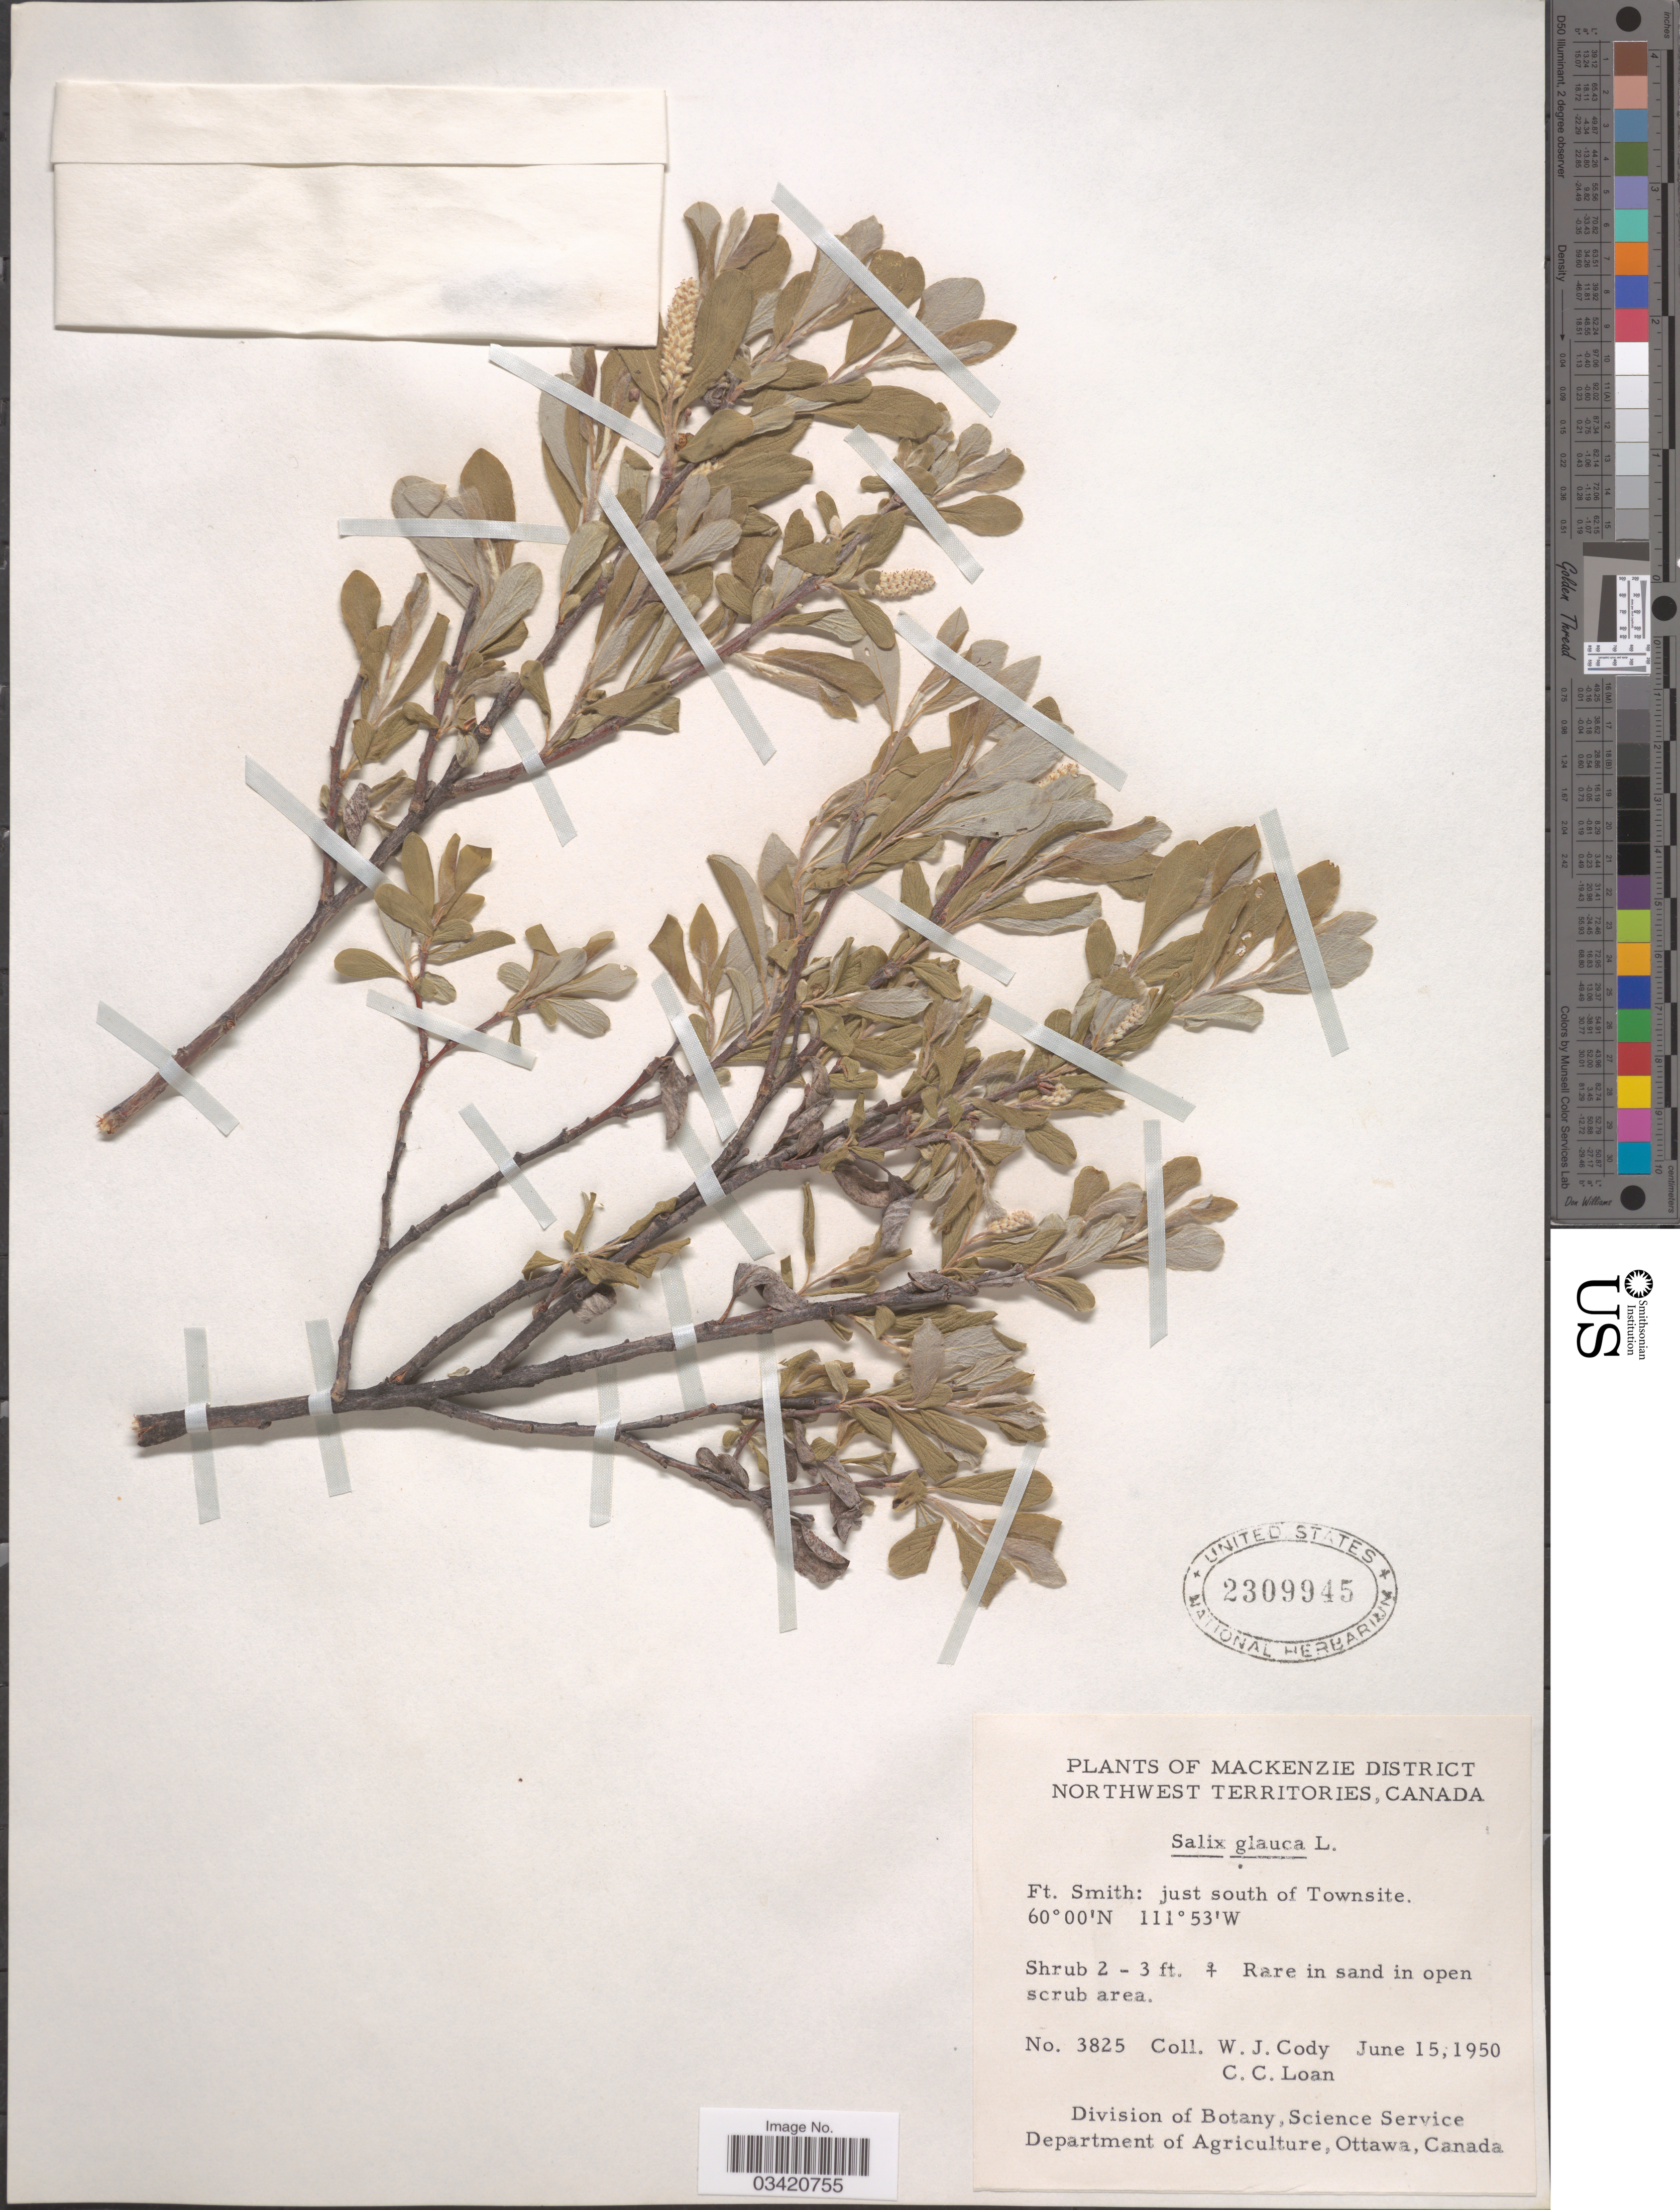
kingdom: Plantae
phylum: Tracheophyta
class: Magnoliopsida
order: Malpighiales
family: Salicaceae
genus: Salix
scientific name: Salix glauca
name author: L.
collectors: W. Cody & C. Loan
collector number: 3825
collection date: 1950-06-15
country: Canada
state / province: Northwest Territories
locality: Mackenzie District. Ft. Smith: just south of Townsite.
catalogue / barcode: US 2309945